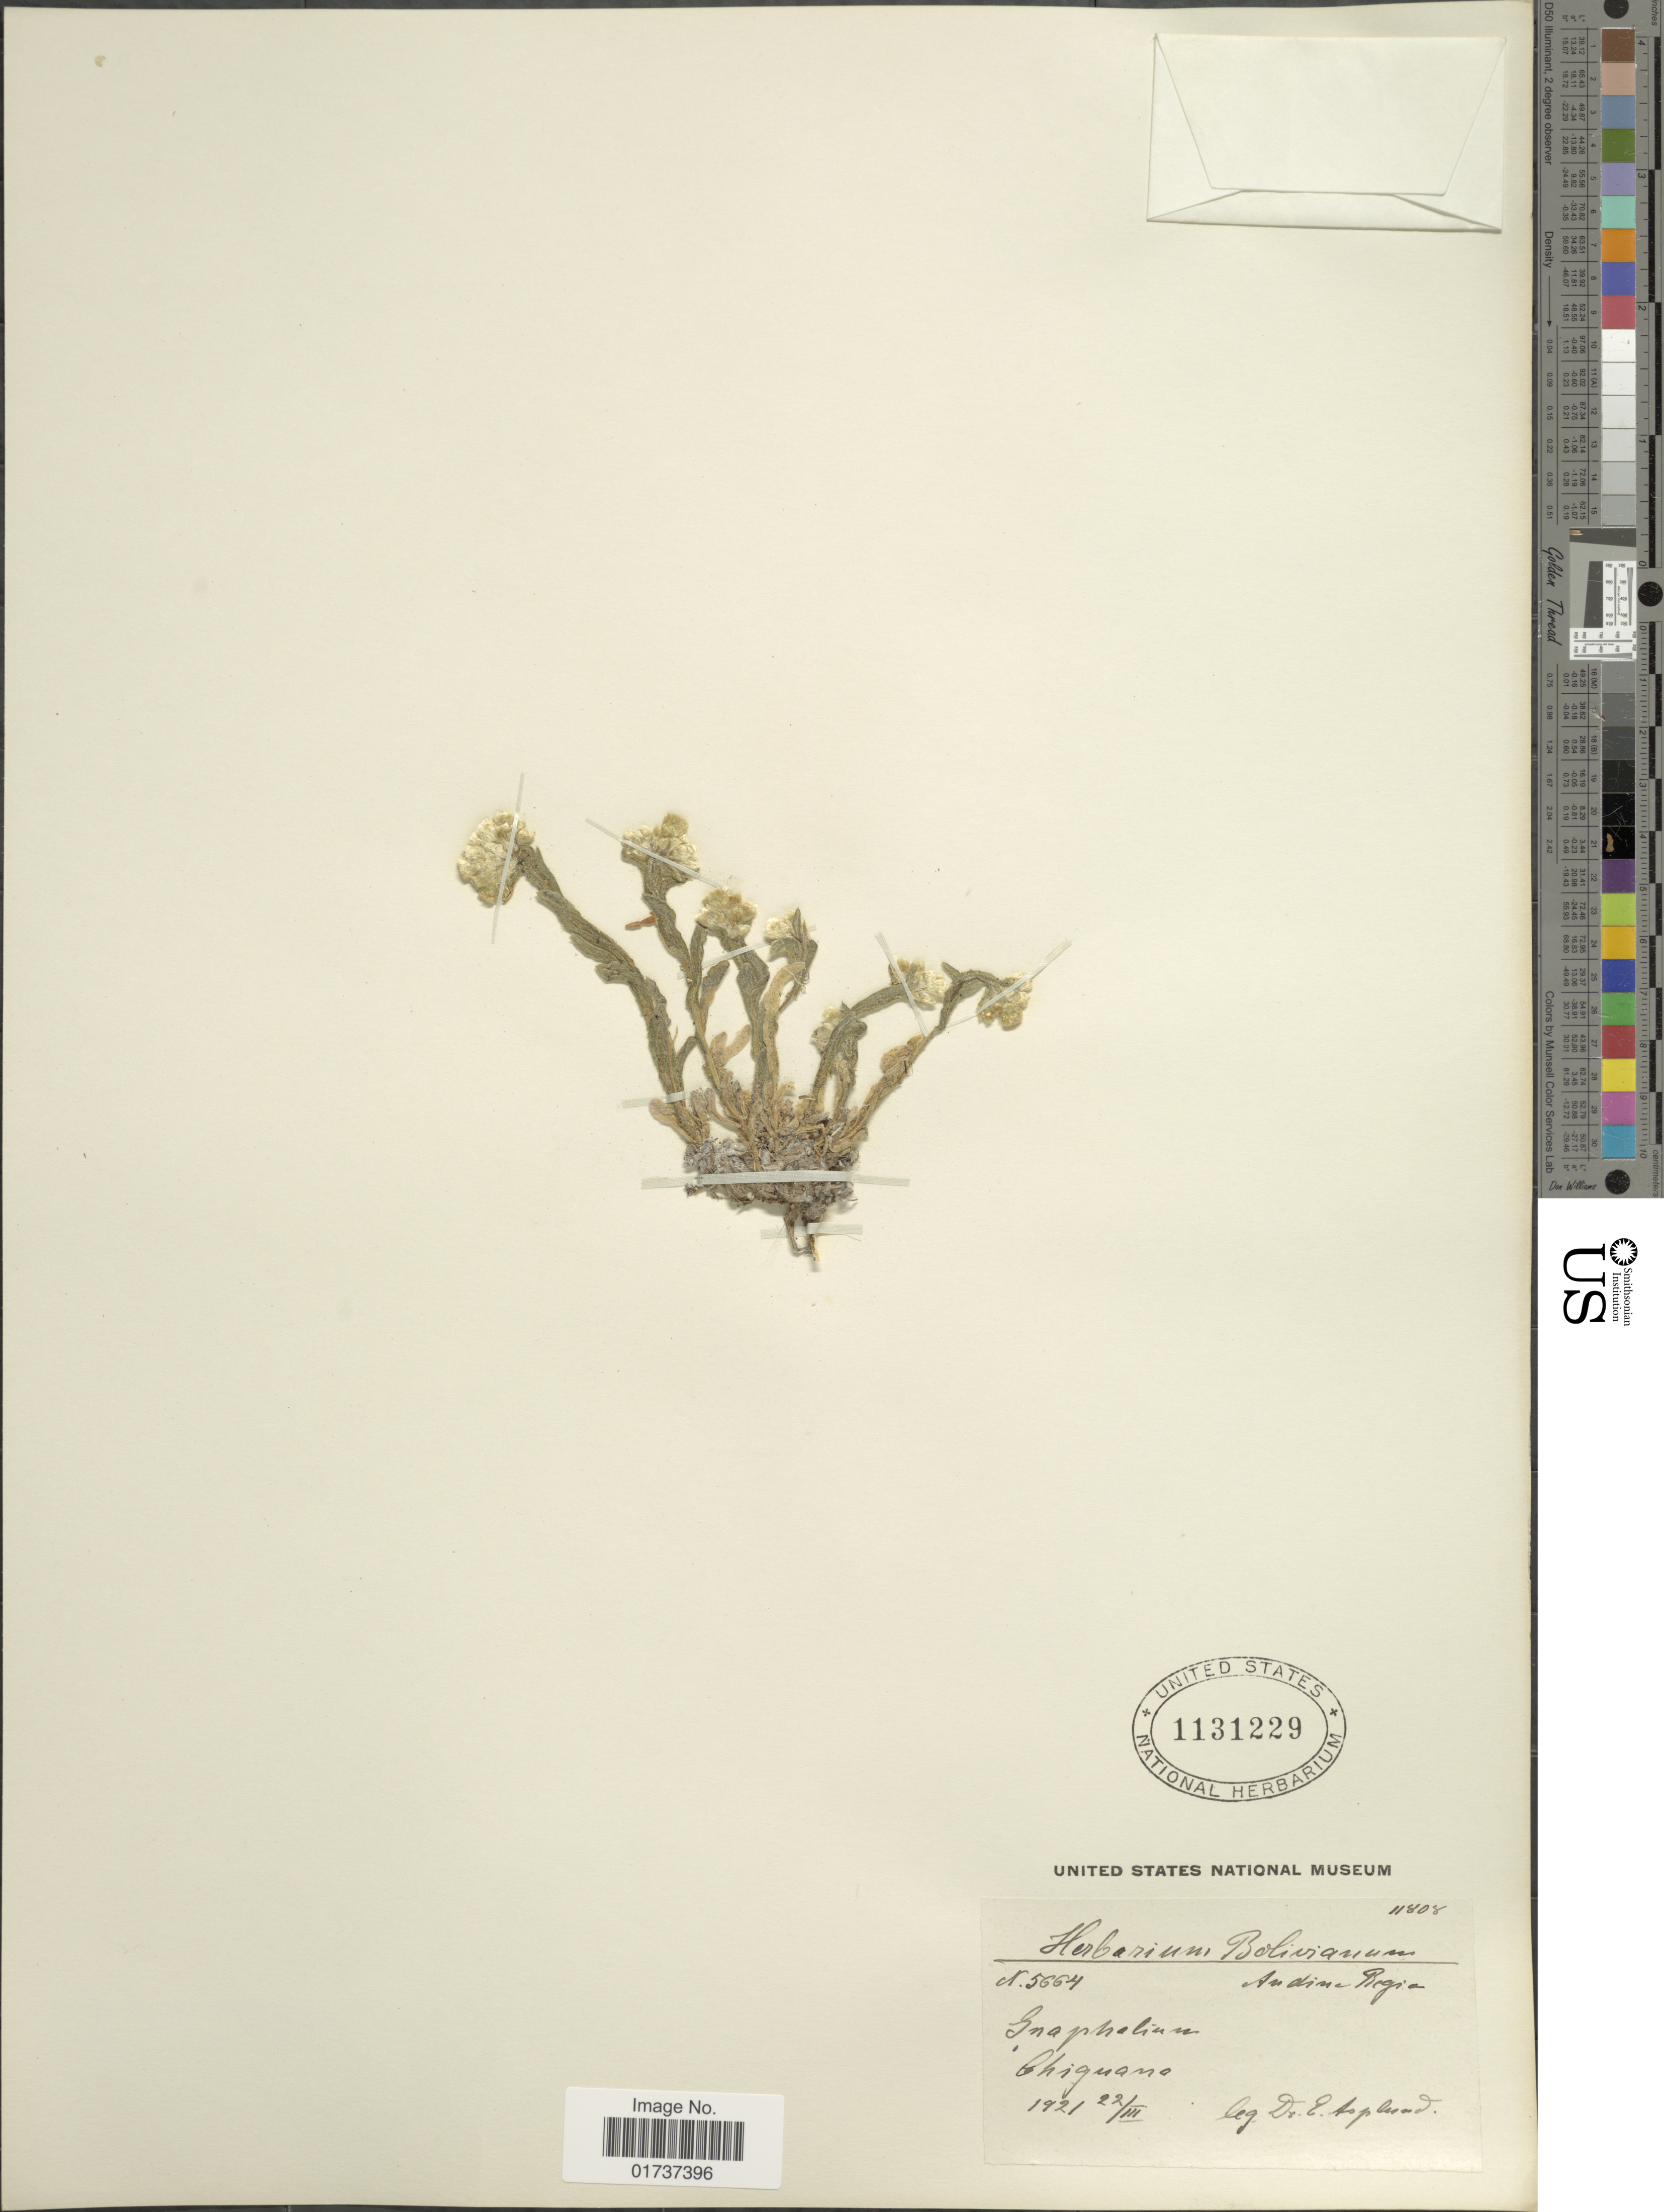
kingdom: Plantae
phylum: Tracheophyta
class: Magnoliopsida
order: Asterales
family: Asteraceae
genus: Gnaphalium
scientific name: Gnaphalium sp.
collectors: E. Asplund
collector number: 5664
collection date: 1921-03-22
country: Bolivia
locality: Andine Region, Ghiguana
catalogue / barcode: US 1131229